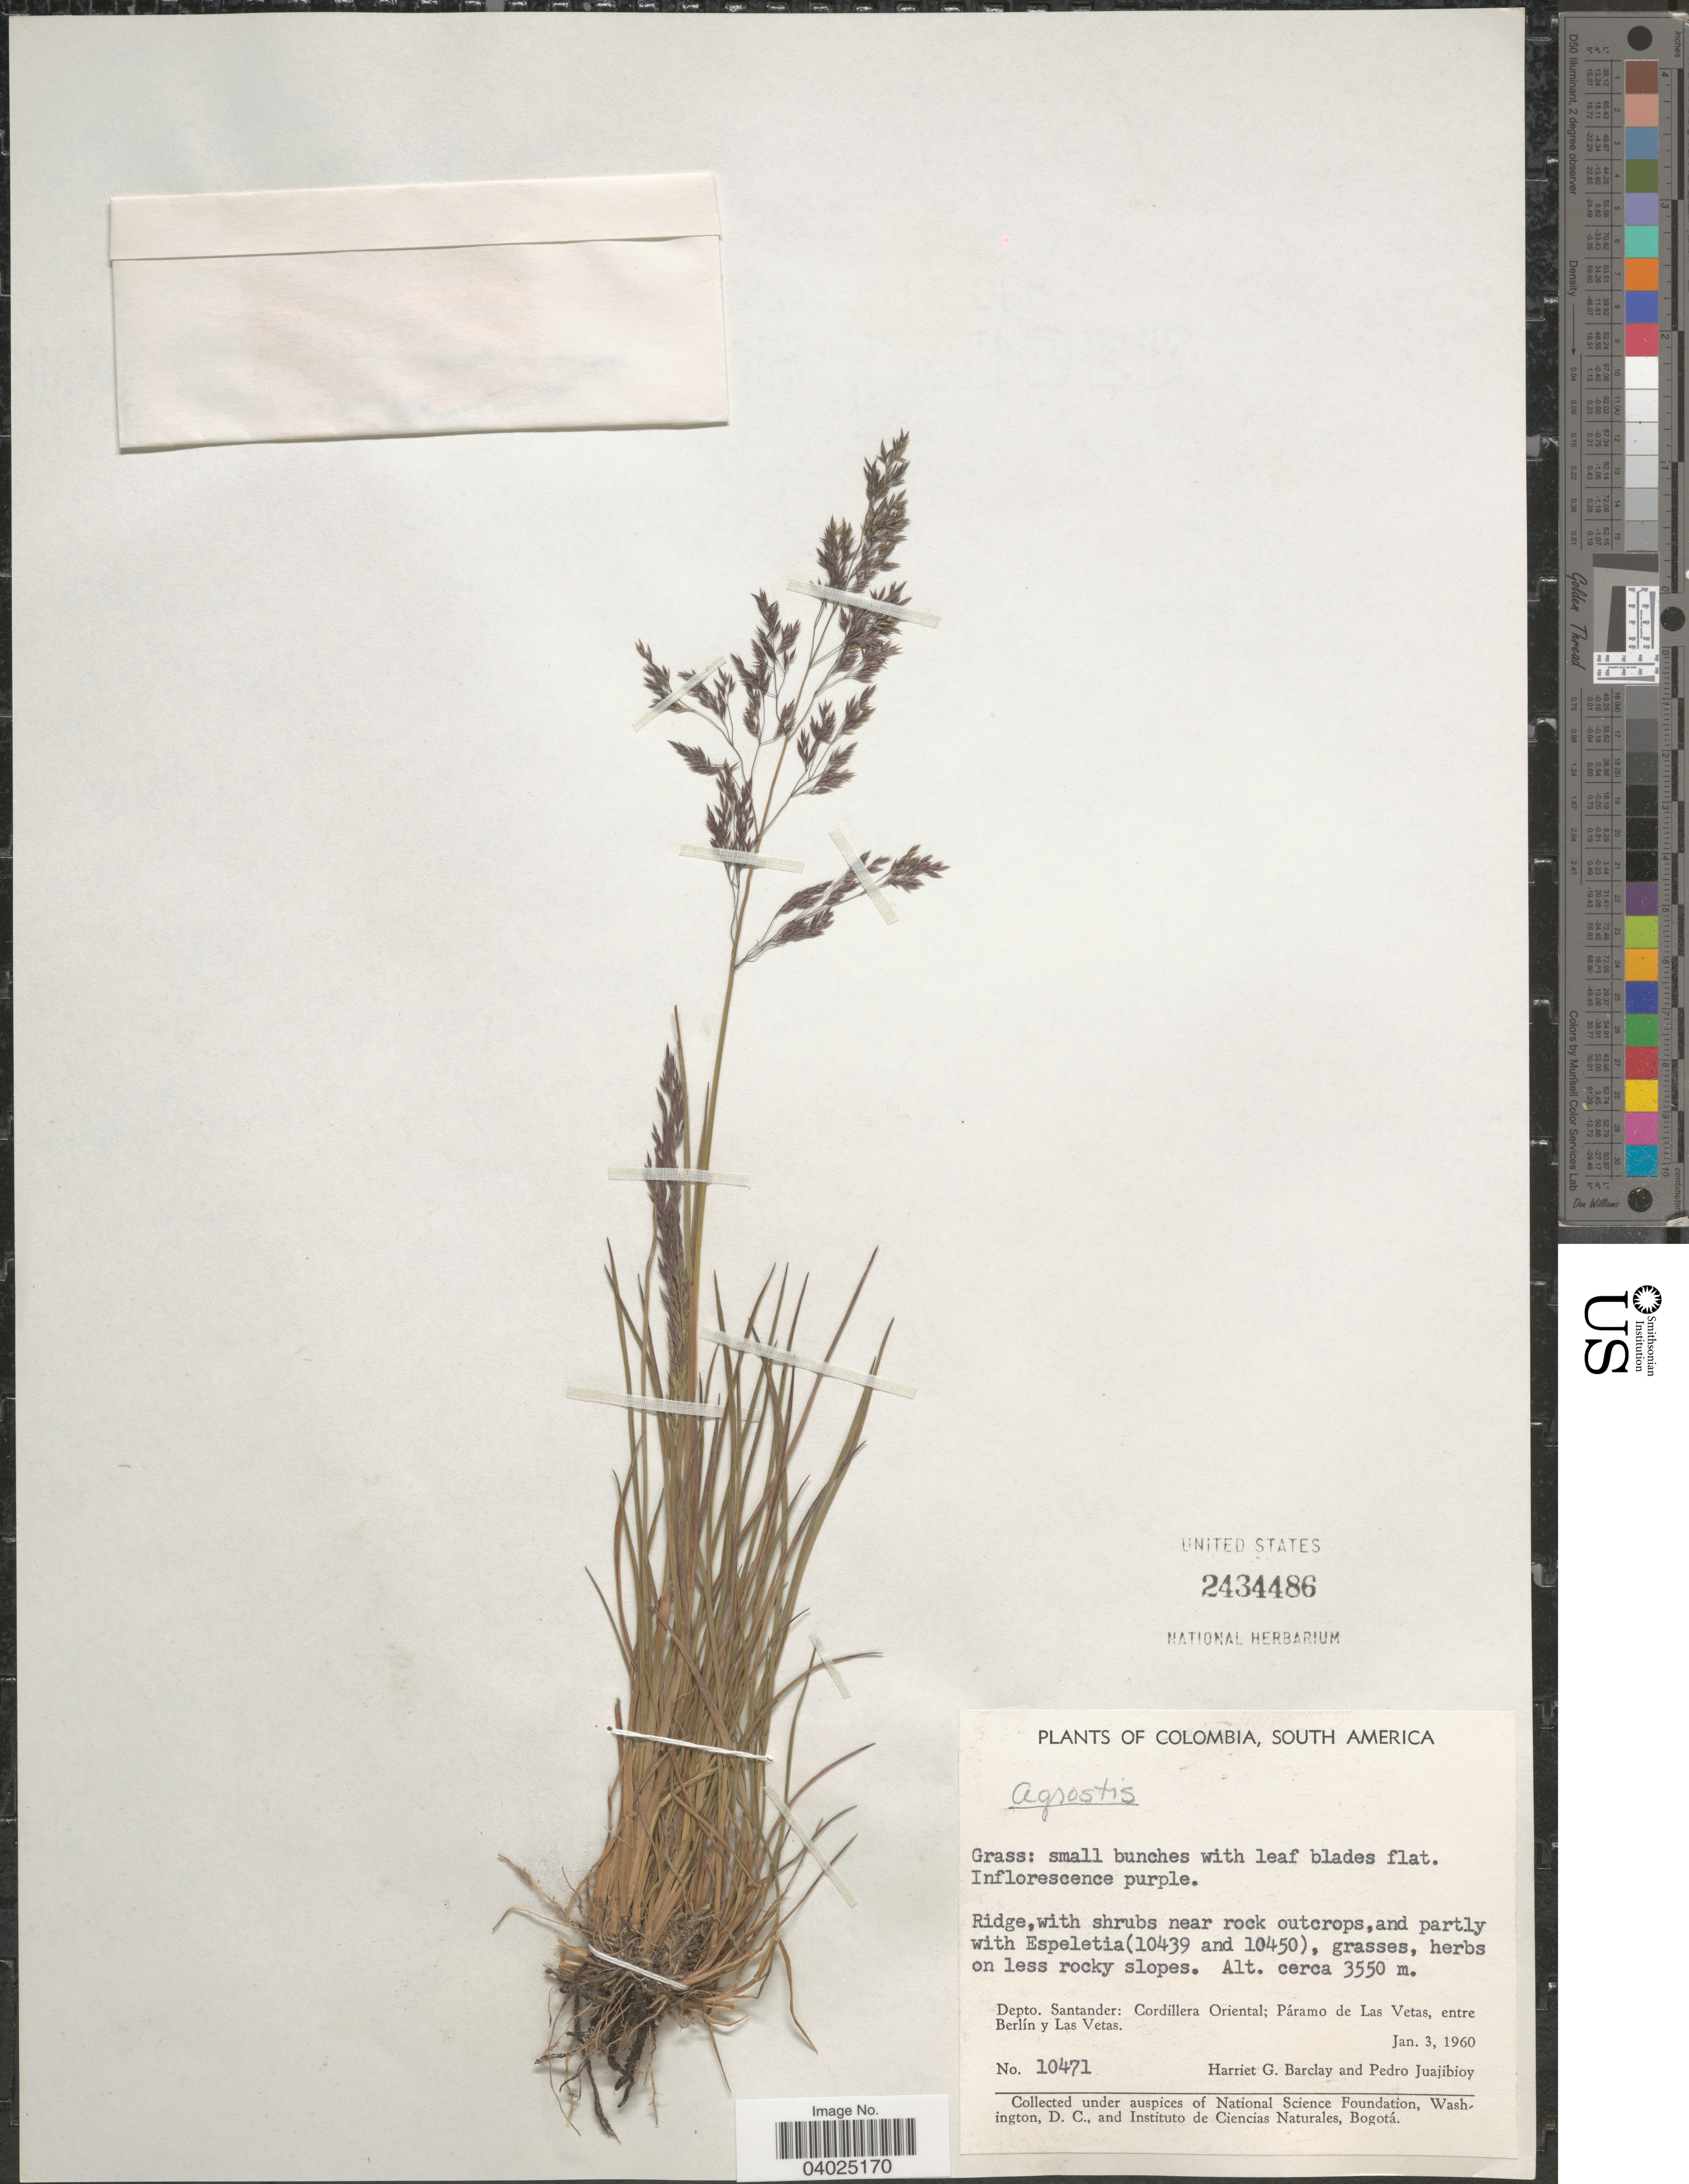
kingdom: Plantae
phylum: Tracheophyta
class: Liliopsida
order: Poales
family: Poaceae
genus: Agrostis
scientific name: Agrostis sp.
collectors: H. G. Barclay & P. Juajibioy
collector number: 10471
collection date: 1960-01-03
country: Colombia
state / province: Santander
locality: Depto. Santander: Cordillera Oriental; Páramo de Las Vetas, entre Berlín y Las Vetas.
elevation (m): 3550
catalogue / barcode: US 2434486